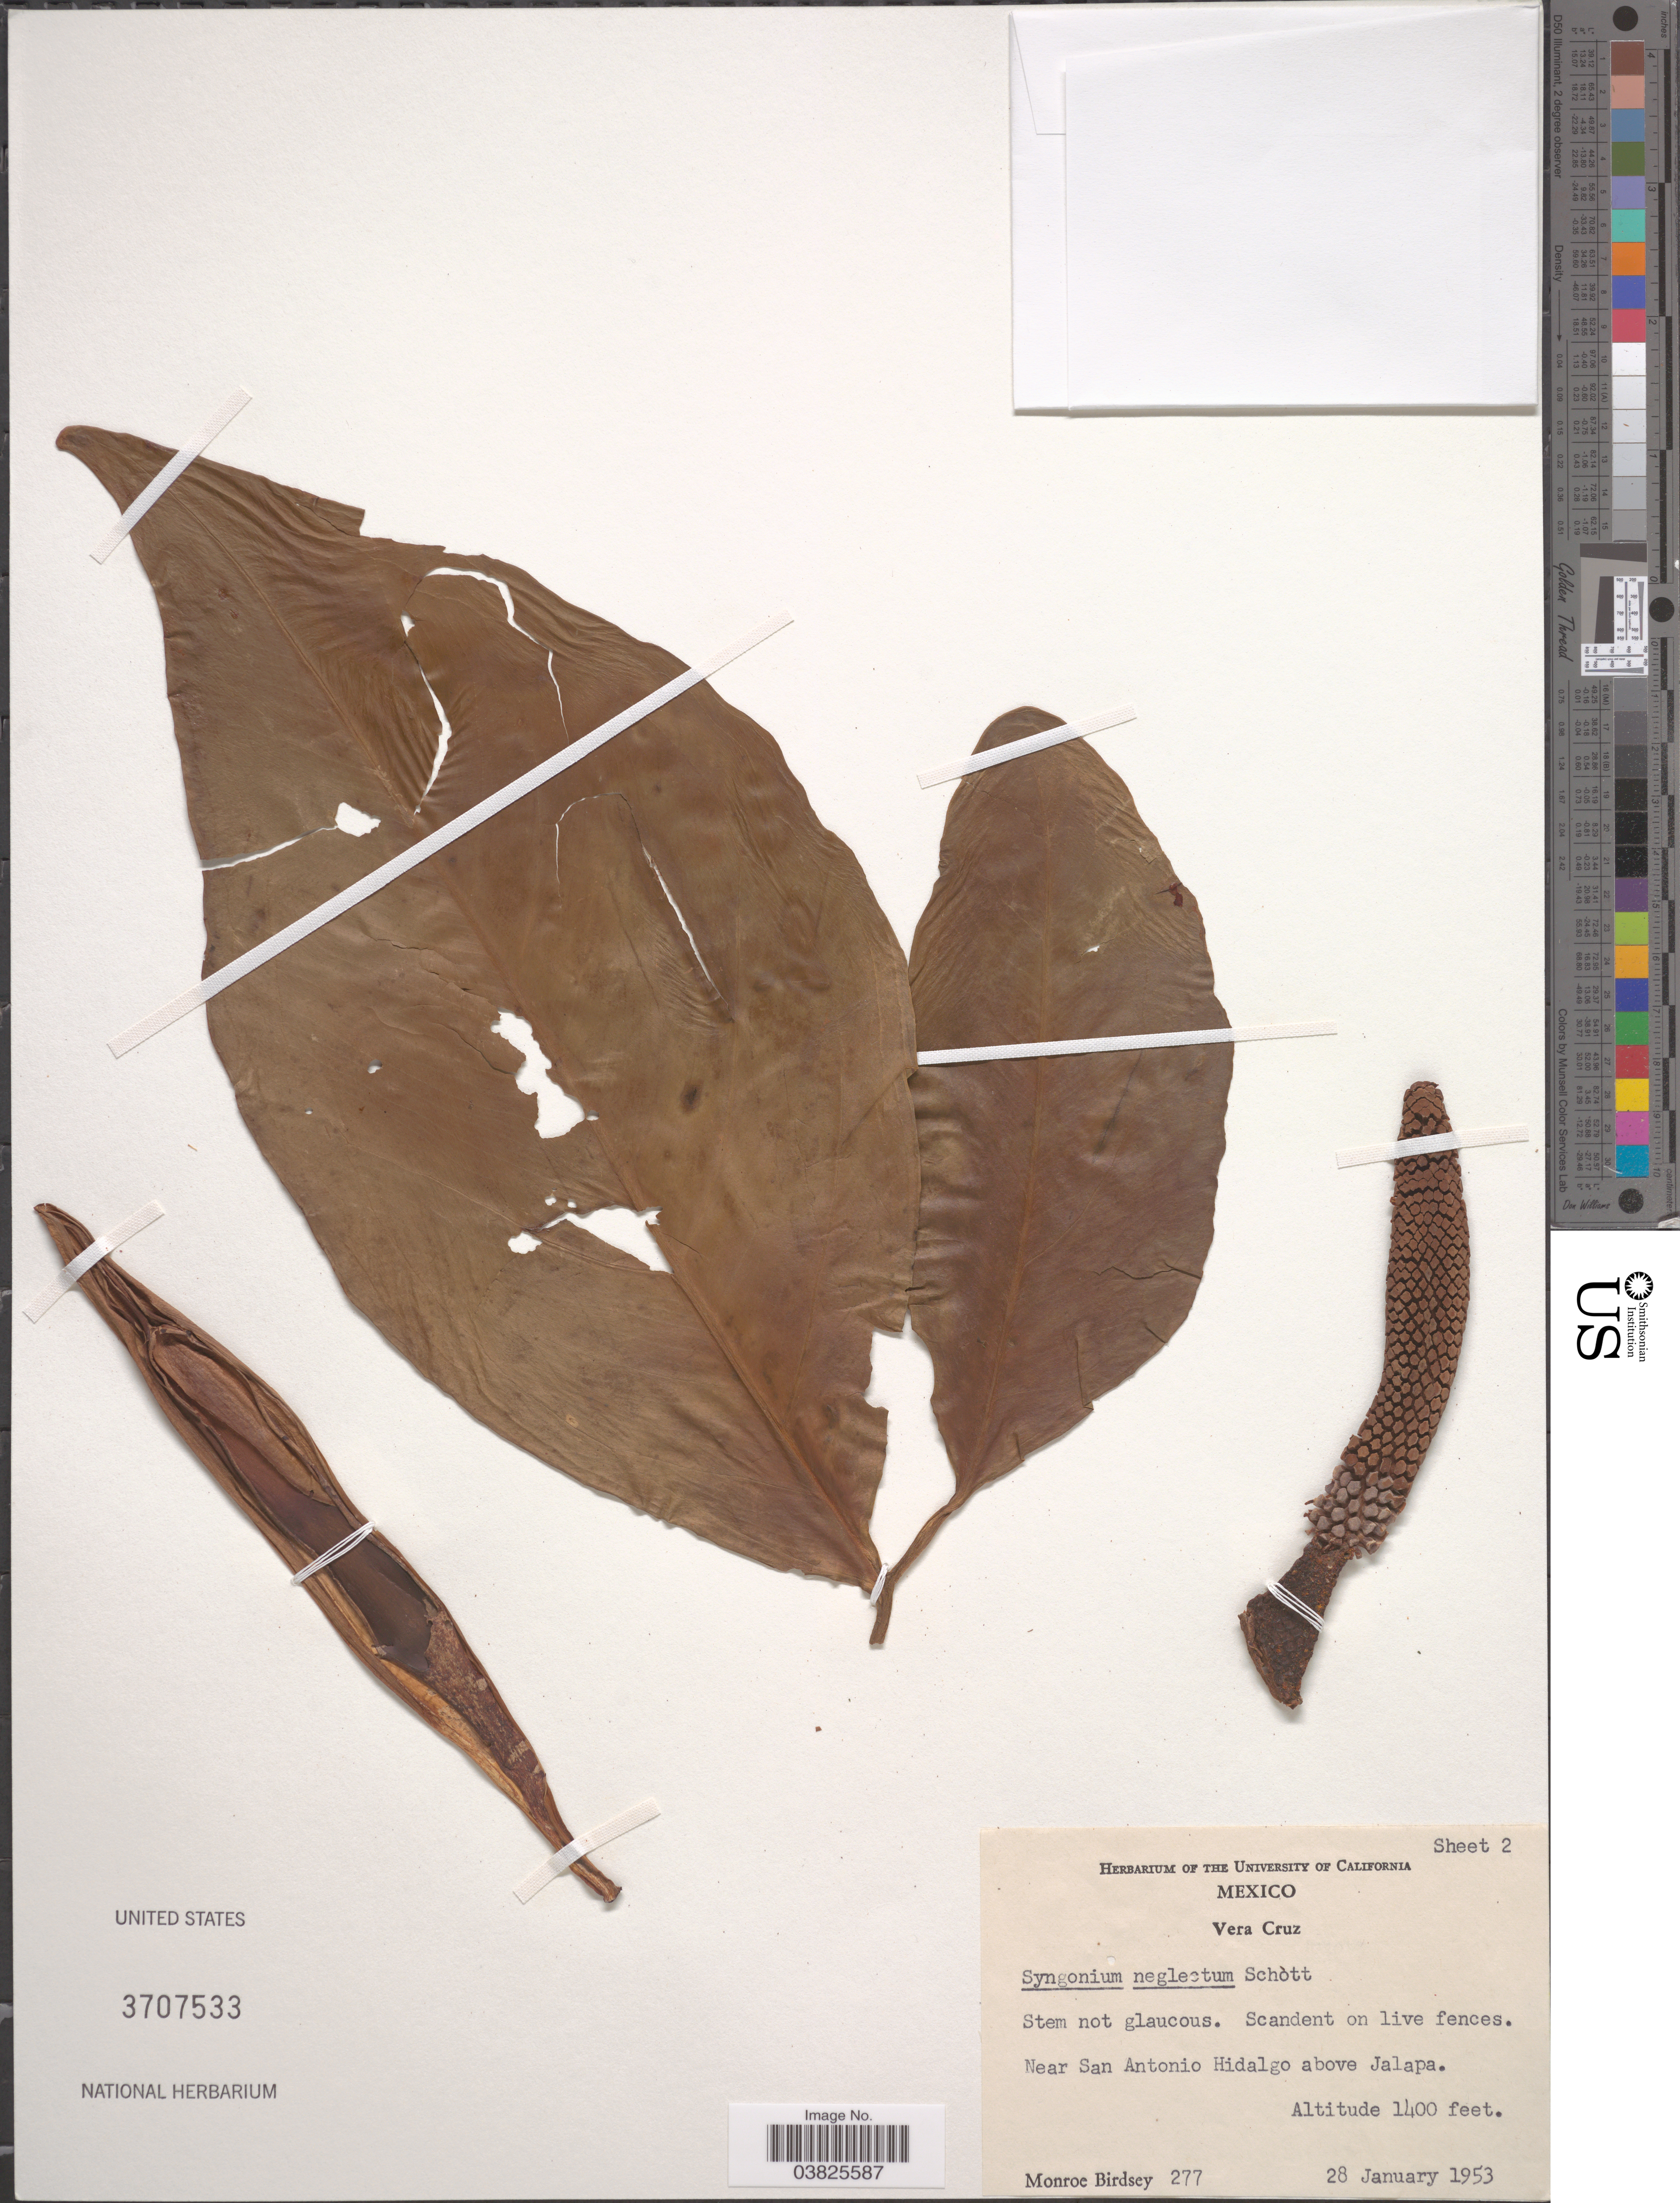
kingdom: Plantae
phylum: Tracheophyta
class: Liliopsida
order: Alismatales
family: Araceae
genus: Syngonium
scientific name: Syngonium neglectum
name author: Schott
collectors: M. Birdsey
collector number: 277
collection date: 1953-01-28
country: Mexico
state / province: Veracruz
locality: Vera Cruz. Near San Antonio Hidalgo above Jalapa.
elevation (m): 427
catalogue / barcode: US 3707533